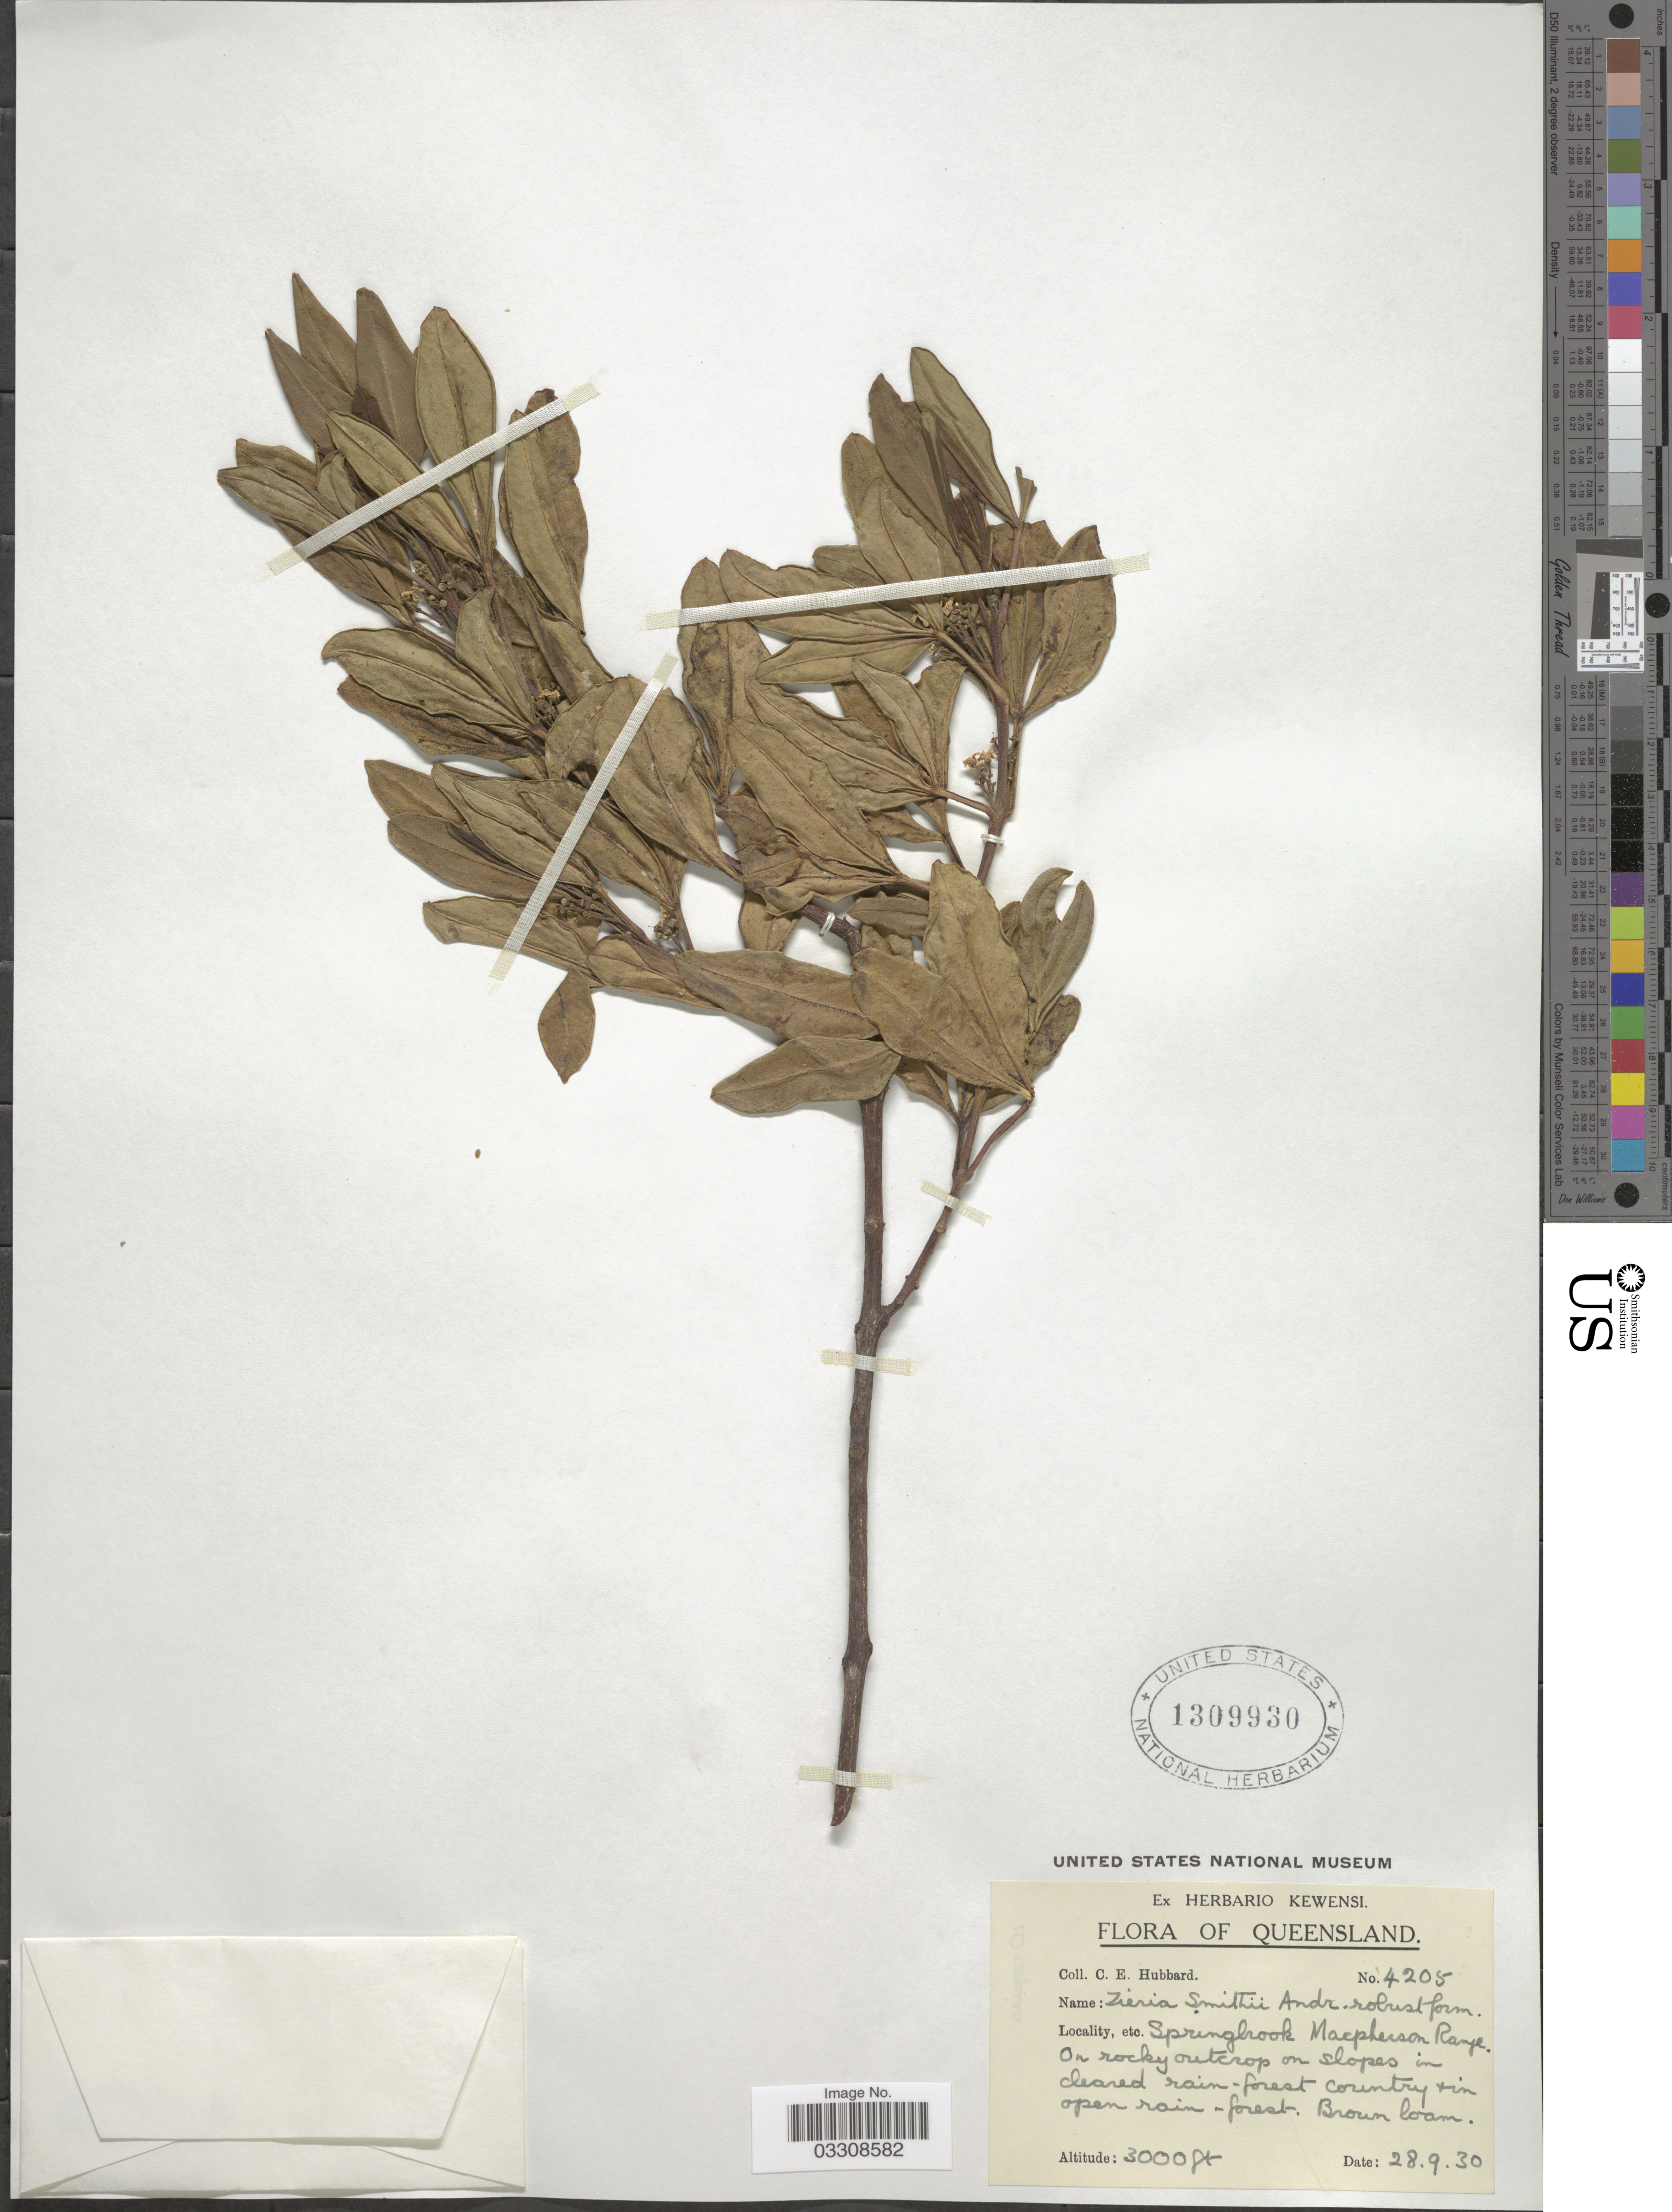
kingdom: Plantae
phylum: Tracheophyta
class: Magnoliopsida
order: Sapindales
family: Rutaceae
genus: Zieria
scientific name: Zieria smithii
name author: Jacks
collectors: C. E. Hubbard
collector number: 4205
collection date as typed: Transcribed d/m/y: 28/9/30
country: Australia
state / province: Queensland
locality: Springbrook Macpherson Range.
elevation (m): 914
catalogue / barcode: US 1309930